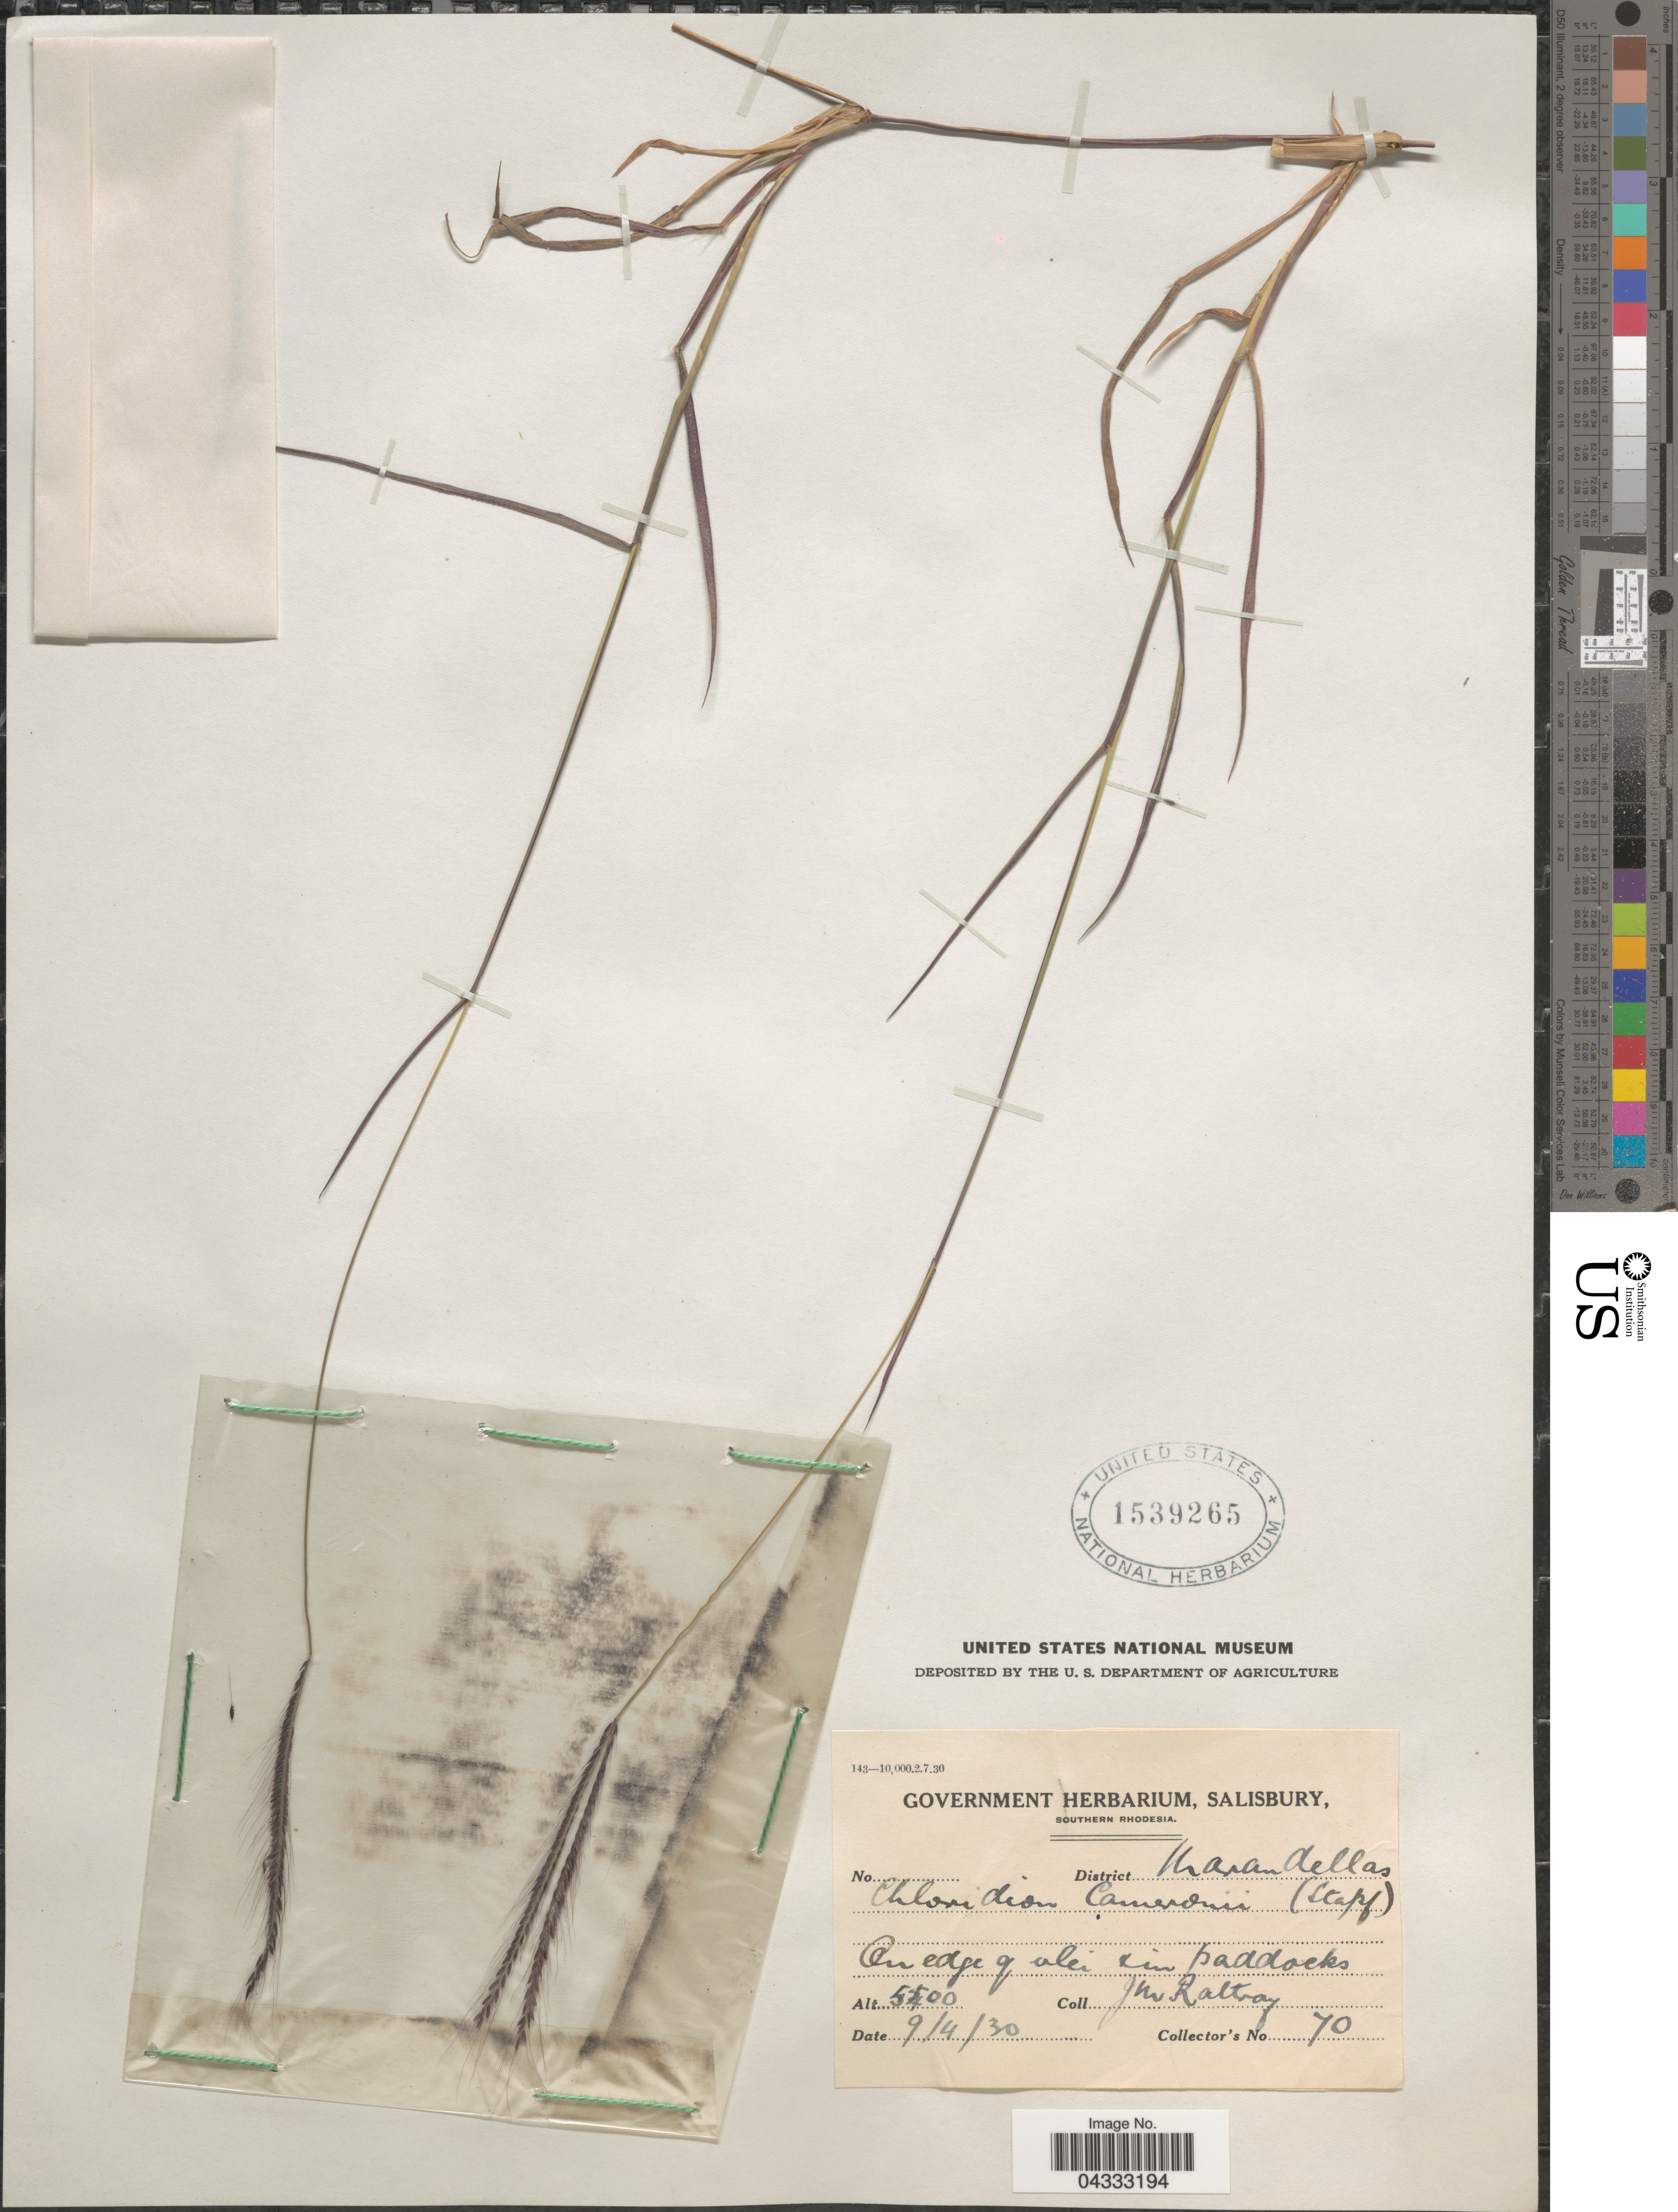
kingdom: Plantae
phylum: Tracheophyta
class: Liliopsida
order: Poales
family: Poaceae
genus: Stereochlaena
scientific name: Stereochlaena cameronii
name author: (Stapf) Pilg.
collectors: J. Rattray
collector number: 70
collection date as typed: Transcribed d/m/y: 9/4/30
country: Zimbabwe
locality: Southern Rhodesia. District Marandellas.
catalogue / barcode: US 1539265